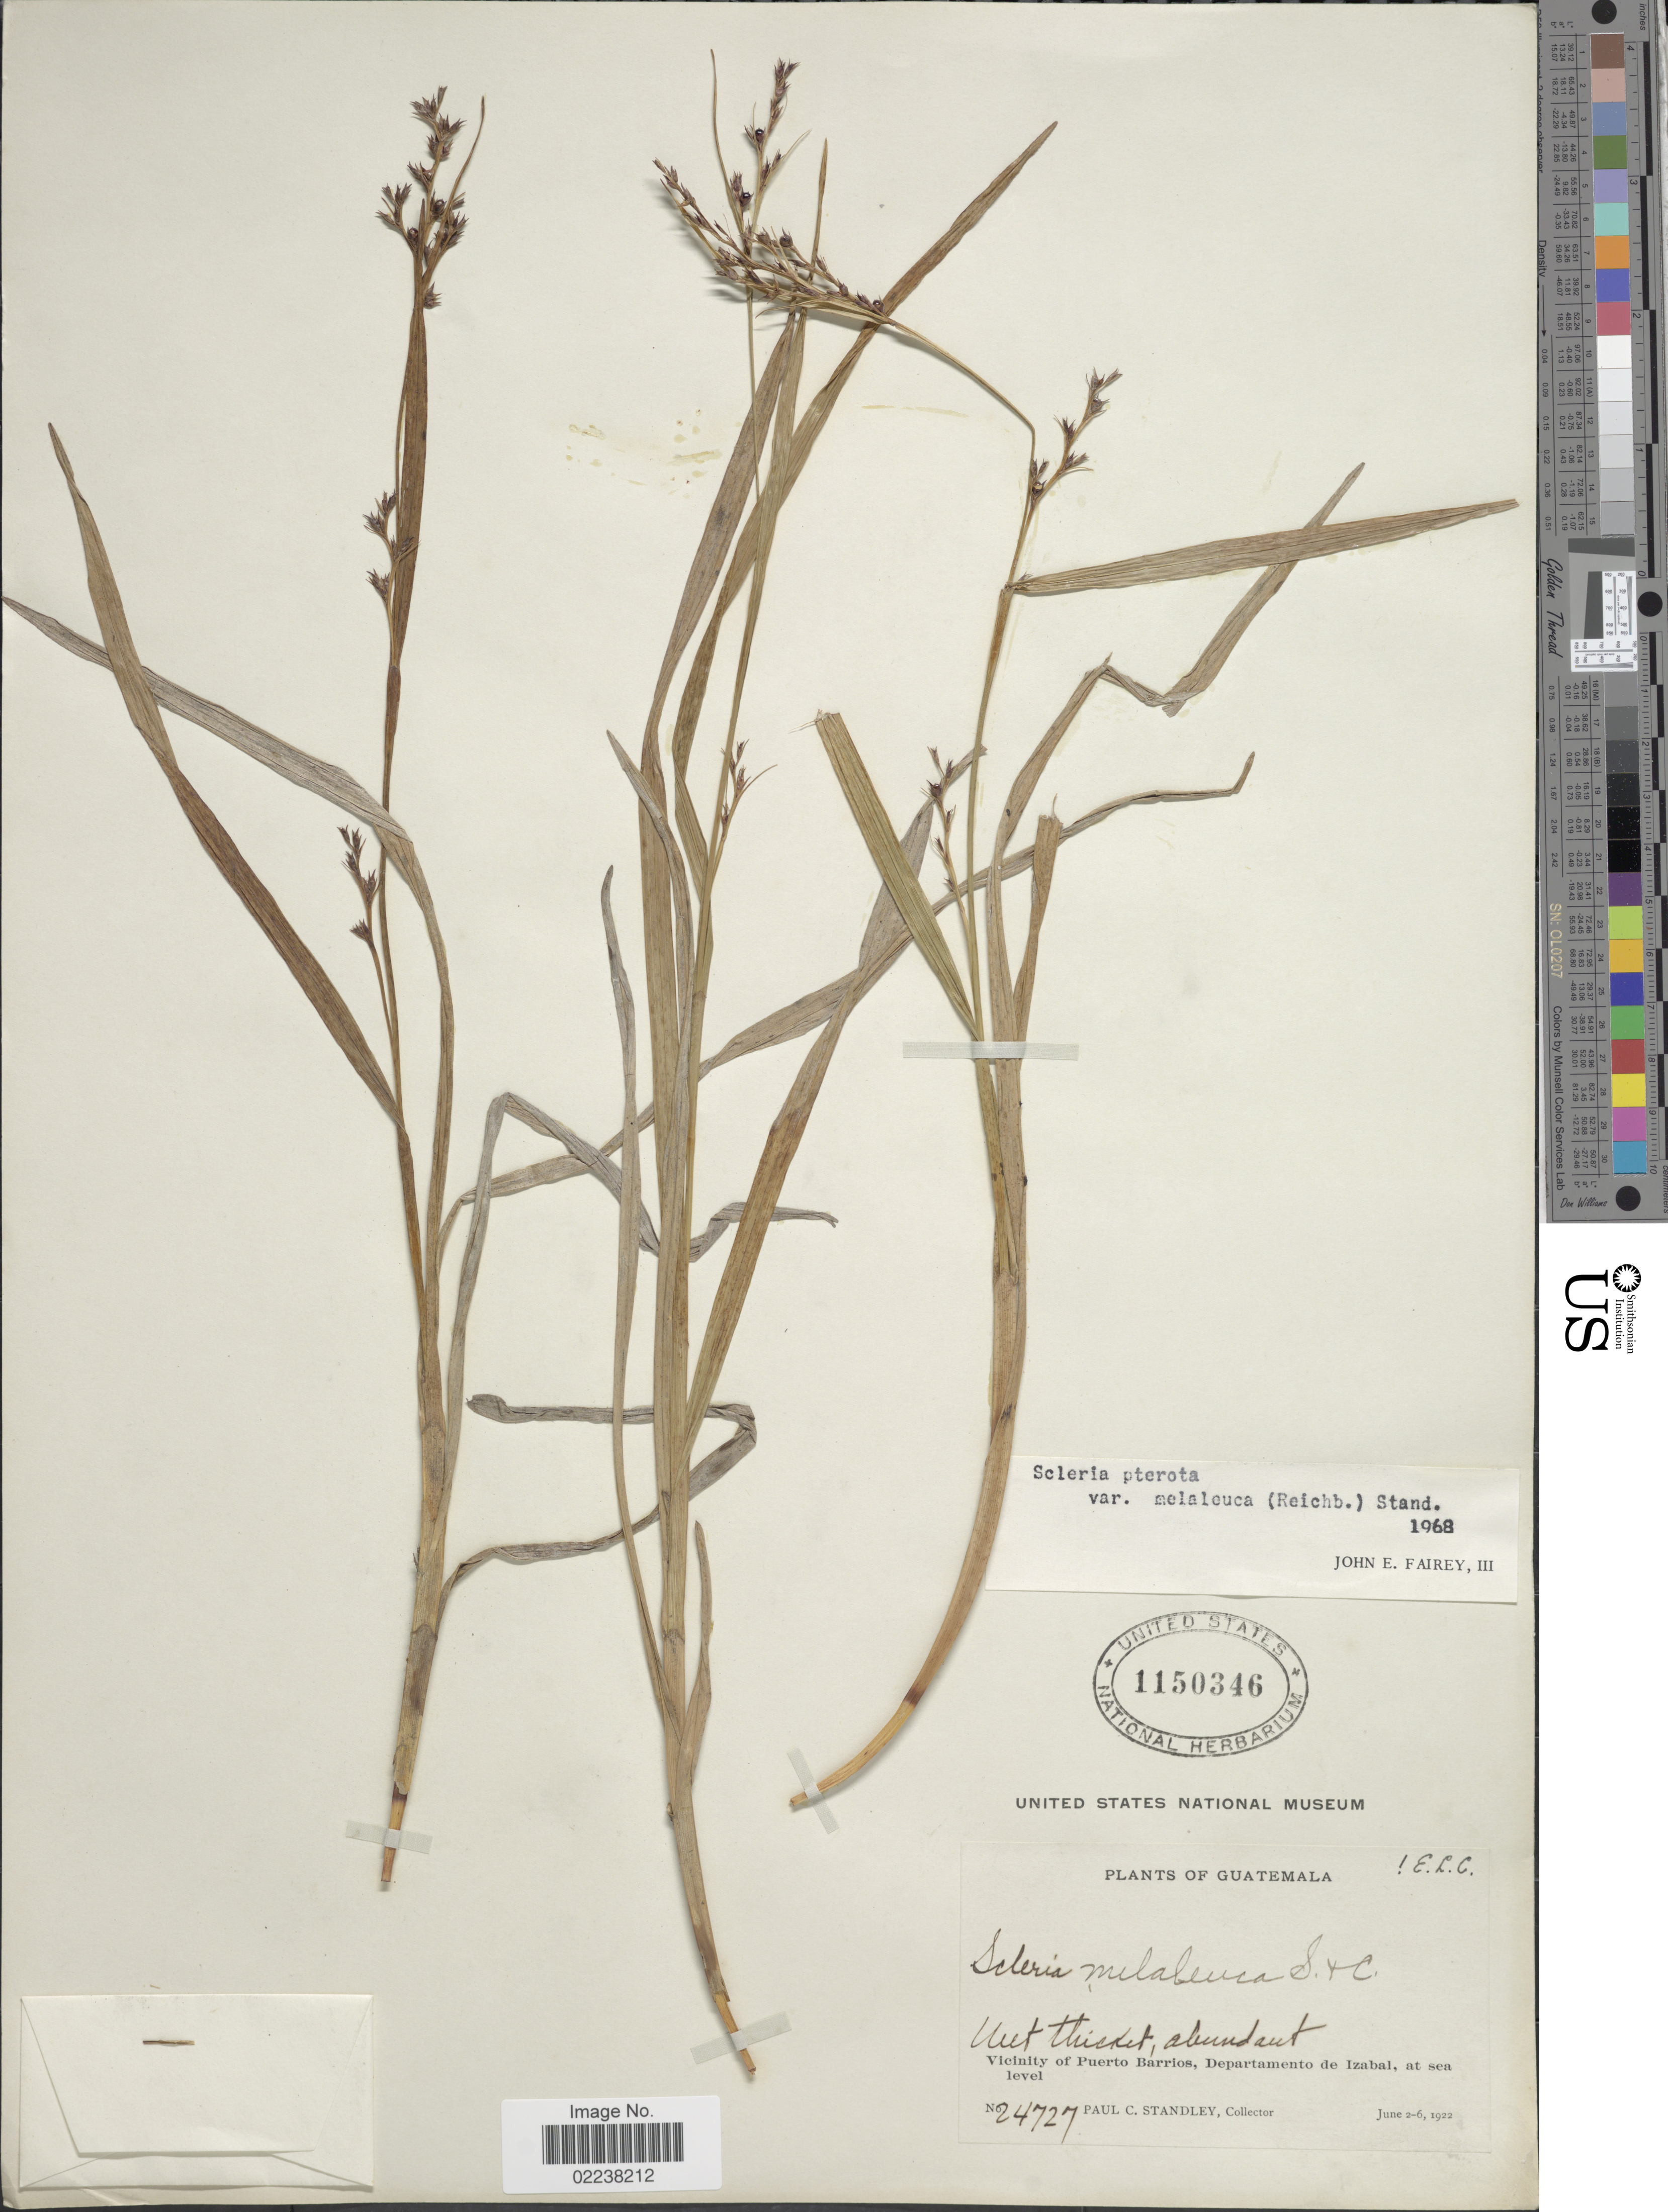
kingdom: Plantae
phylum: Tracheophyta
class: Liliopsida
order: Poales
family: Cyperaceae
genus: Scleria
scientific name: Scleria gaertneri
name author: Raddi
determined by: Strong, Mark T., (BOT), Smithsonian Institution - National Museum of Natural History (UNITED STATES)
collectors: P. C. Standley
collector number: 24727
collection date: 1922-06-02/1922-06-06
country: Guatemala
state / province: Izabal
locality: Vicinity of Puerto Barrios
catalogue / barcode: US 1150346